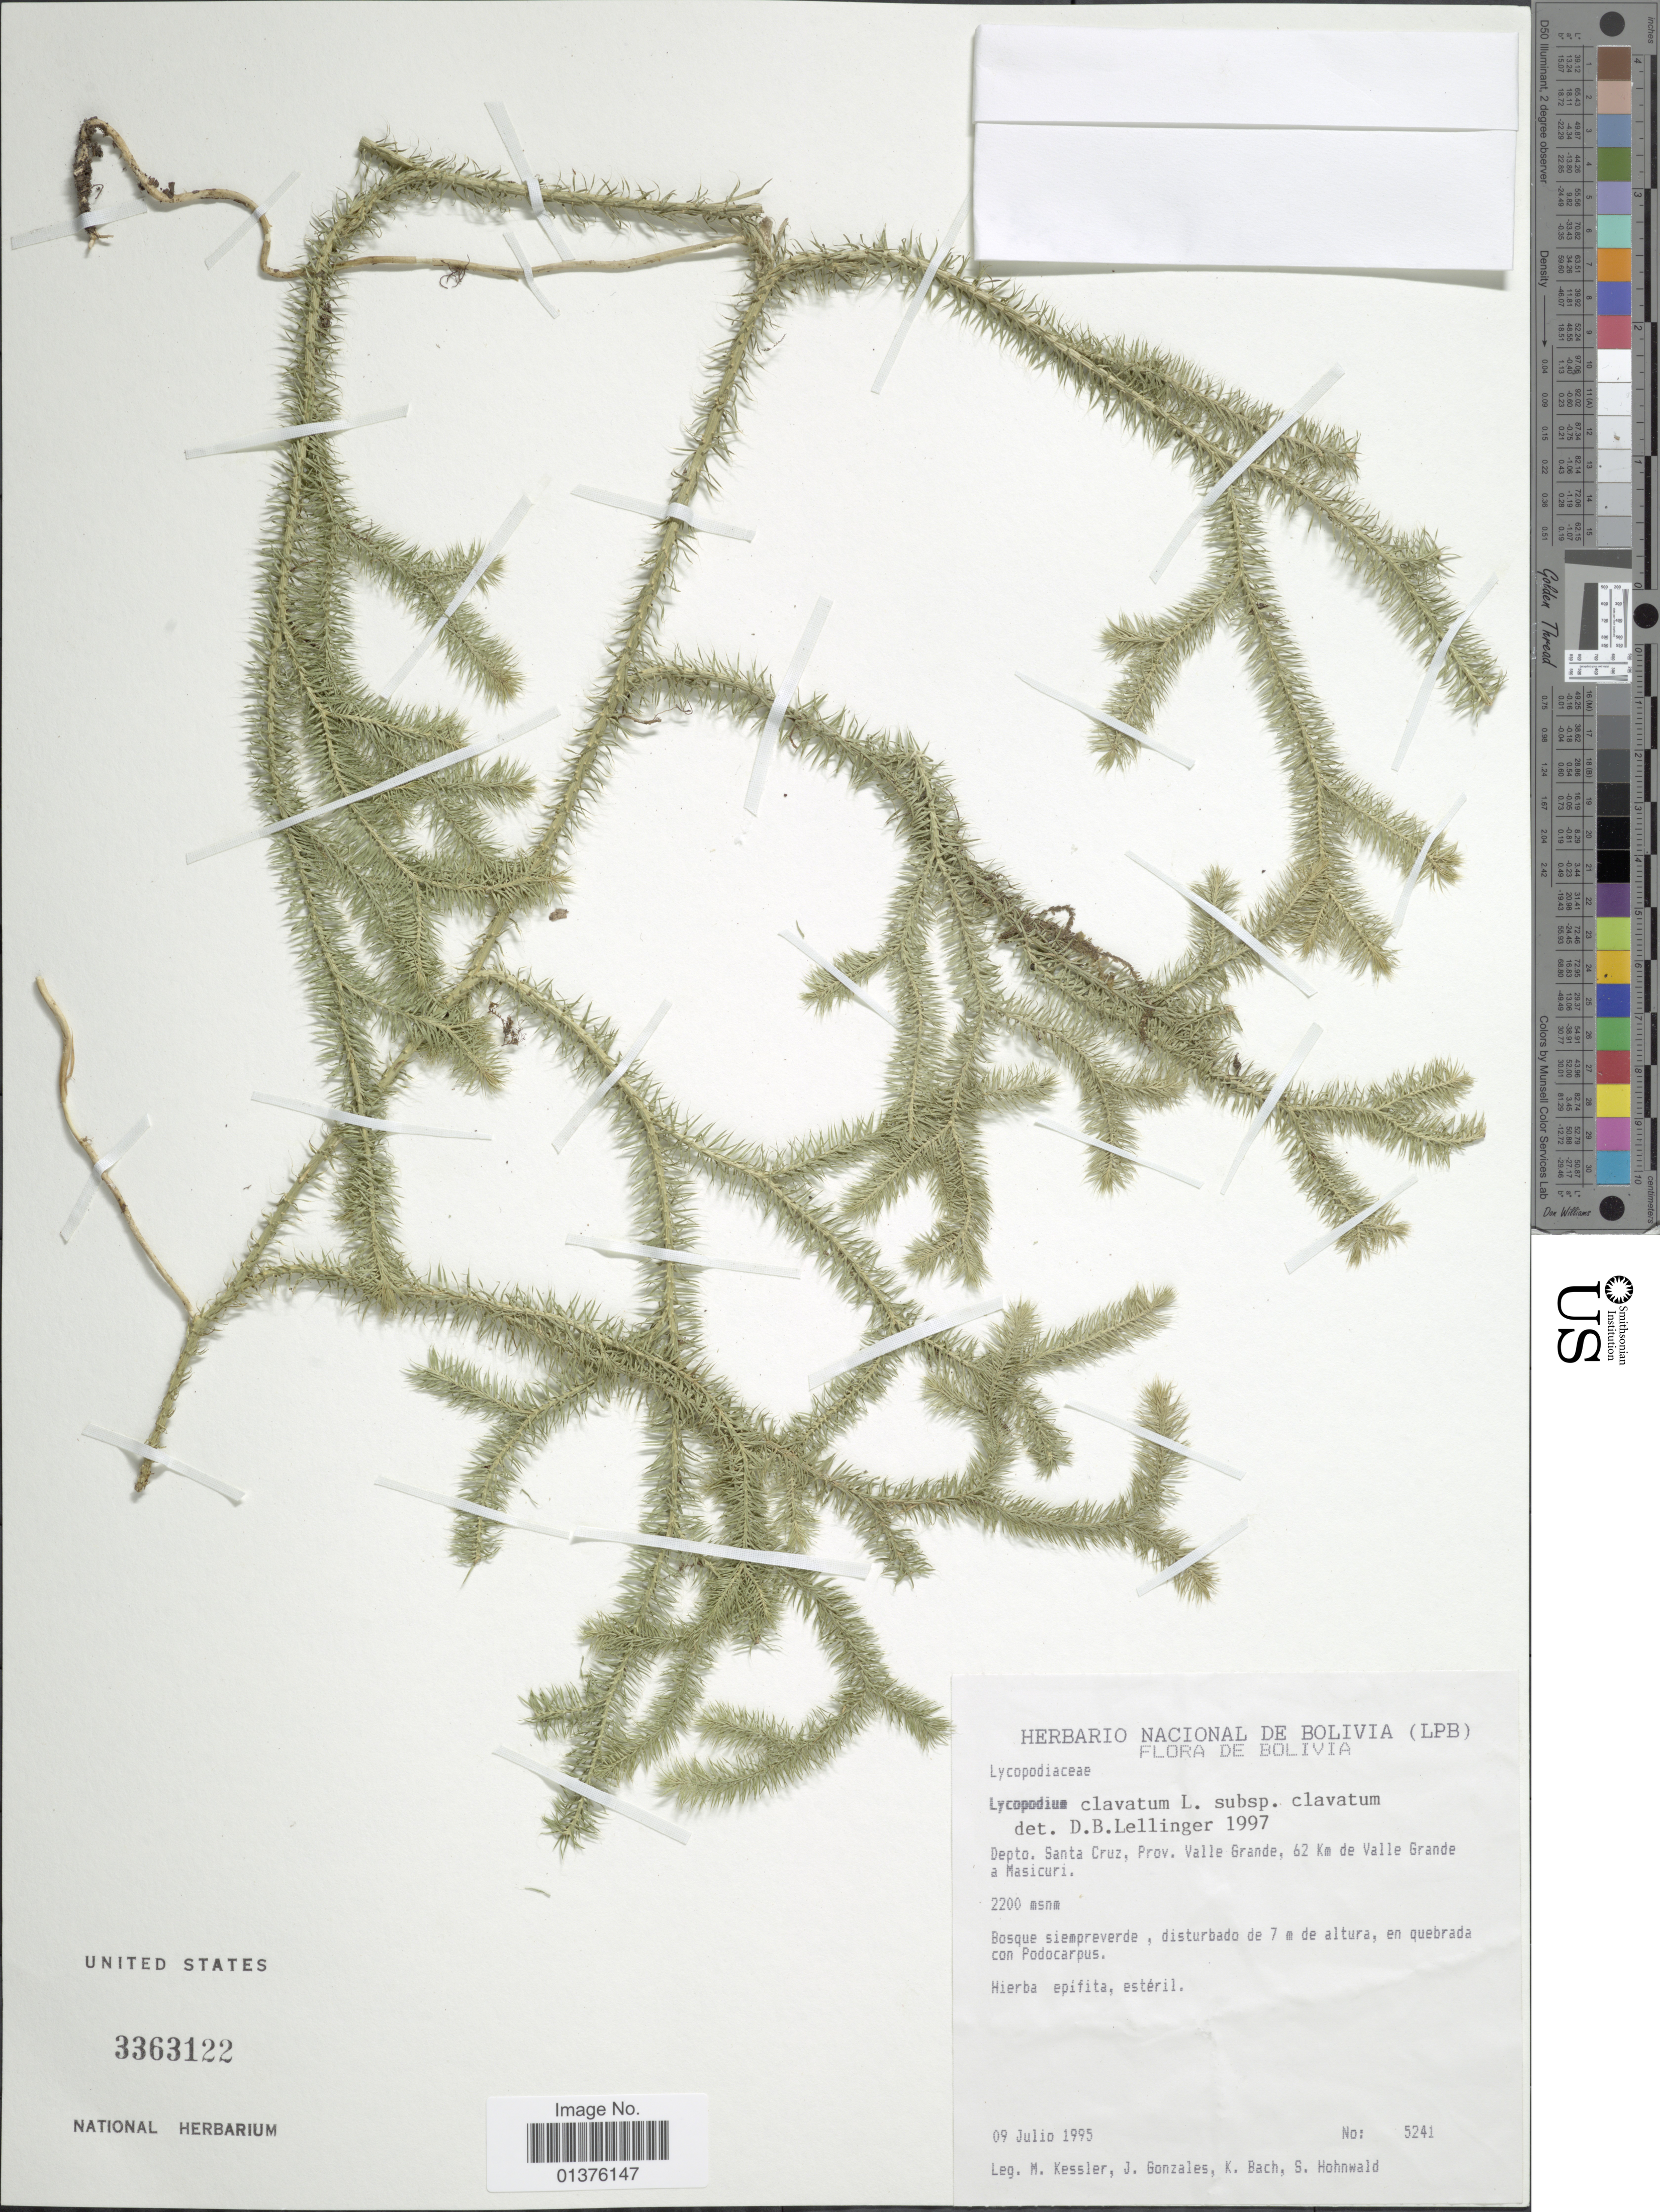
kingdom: Plantae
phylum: Tracheophyta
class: Lycopodiopsida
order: Lycopodiales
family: Lycopodiaceae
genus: Lycopodium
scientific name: Lycopodium clavatum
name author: L.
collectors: M. Kessler & J. Gonzales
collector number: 5241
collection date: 1995-07-09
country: Bolivia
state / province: Santa Cruz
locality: Depto. Santa Cruz, Prov. Valle Grande, 62km de Valle Grande a Masicuri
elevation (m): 2200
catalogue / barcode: US 3363122